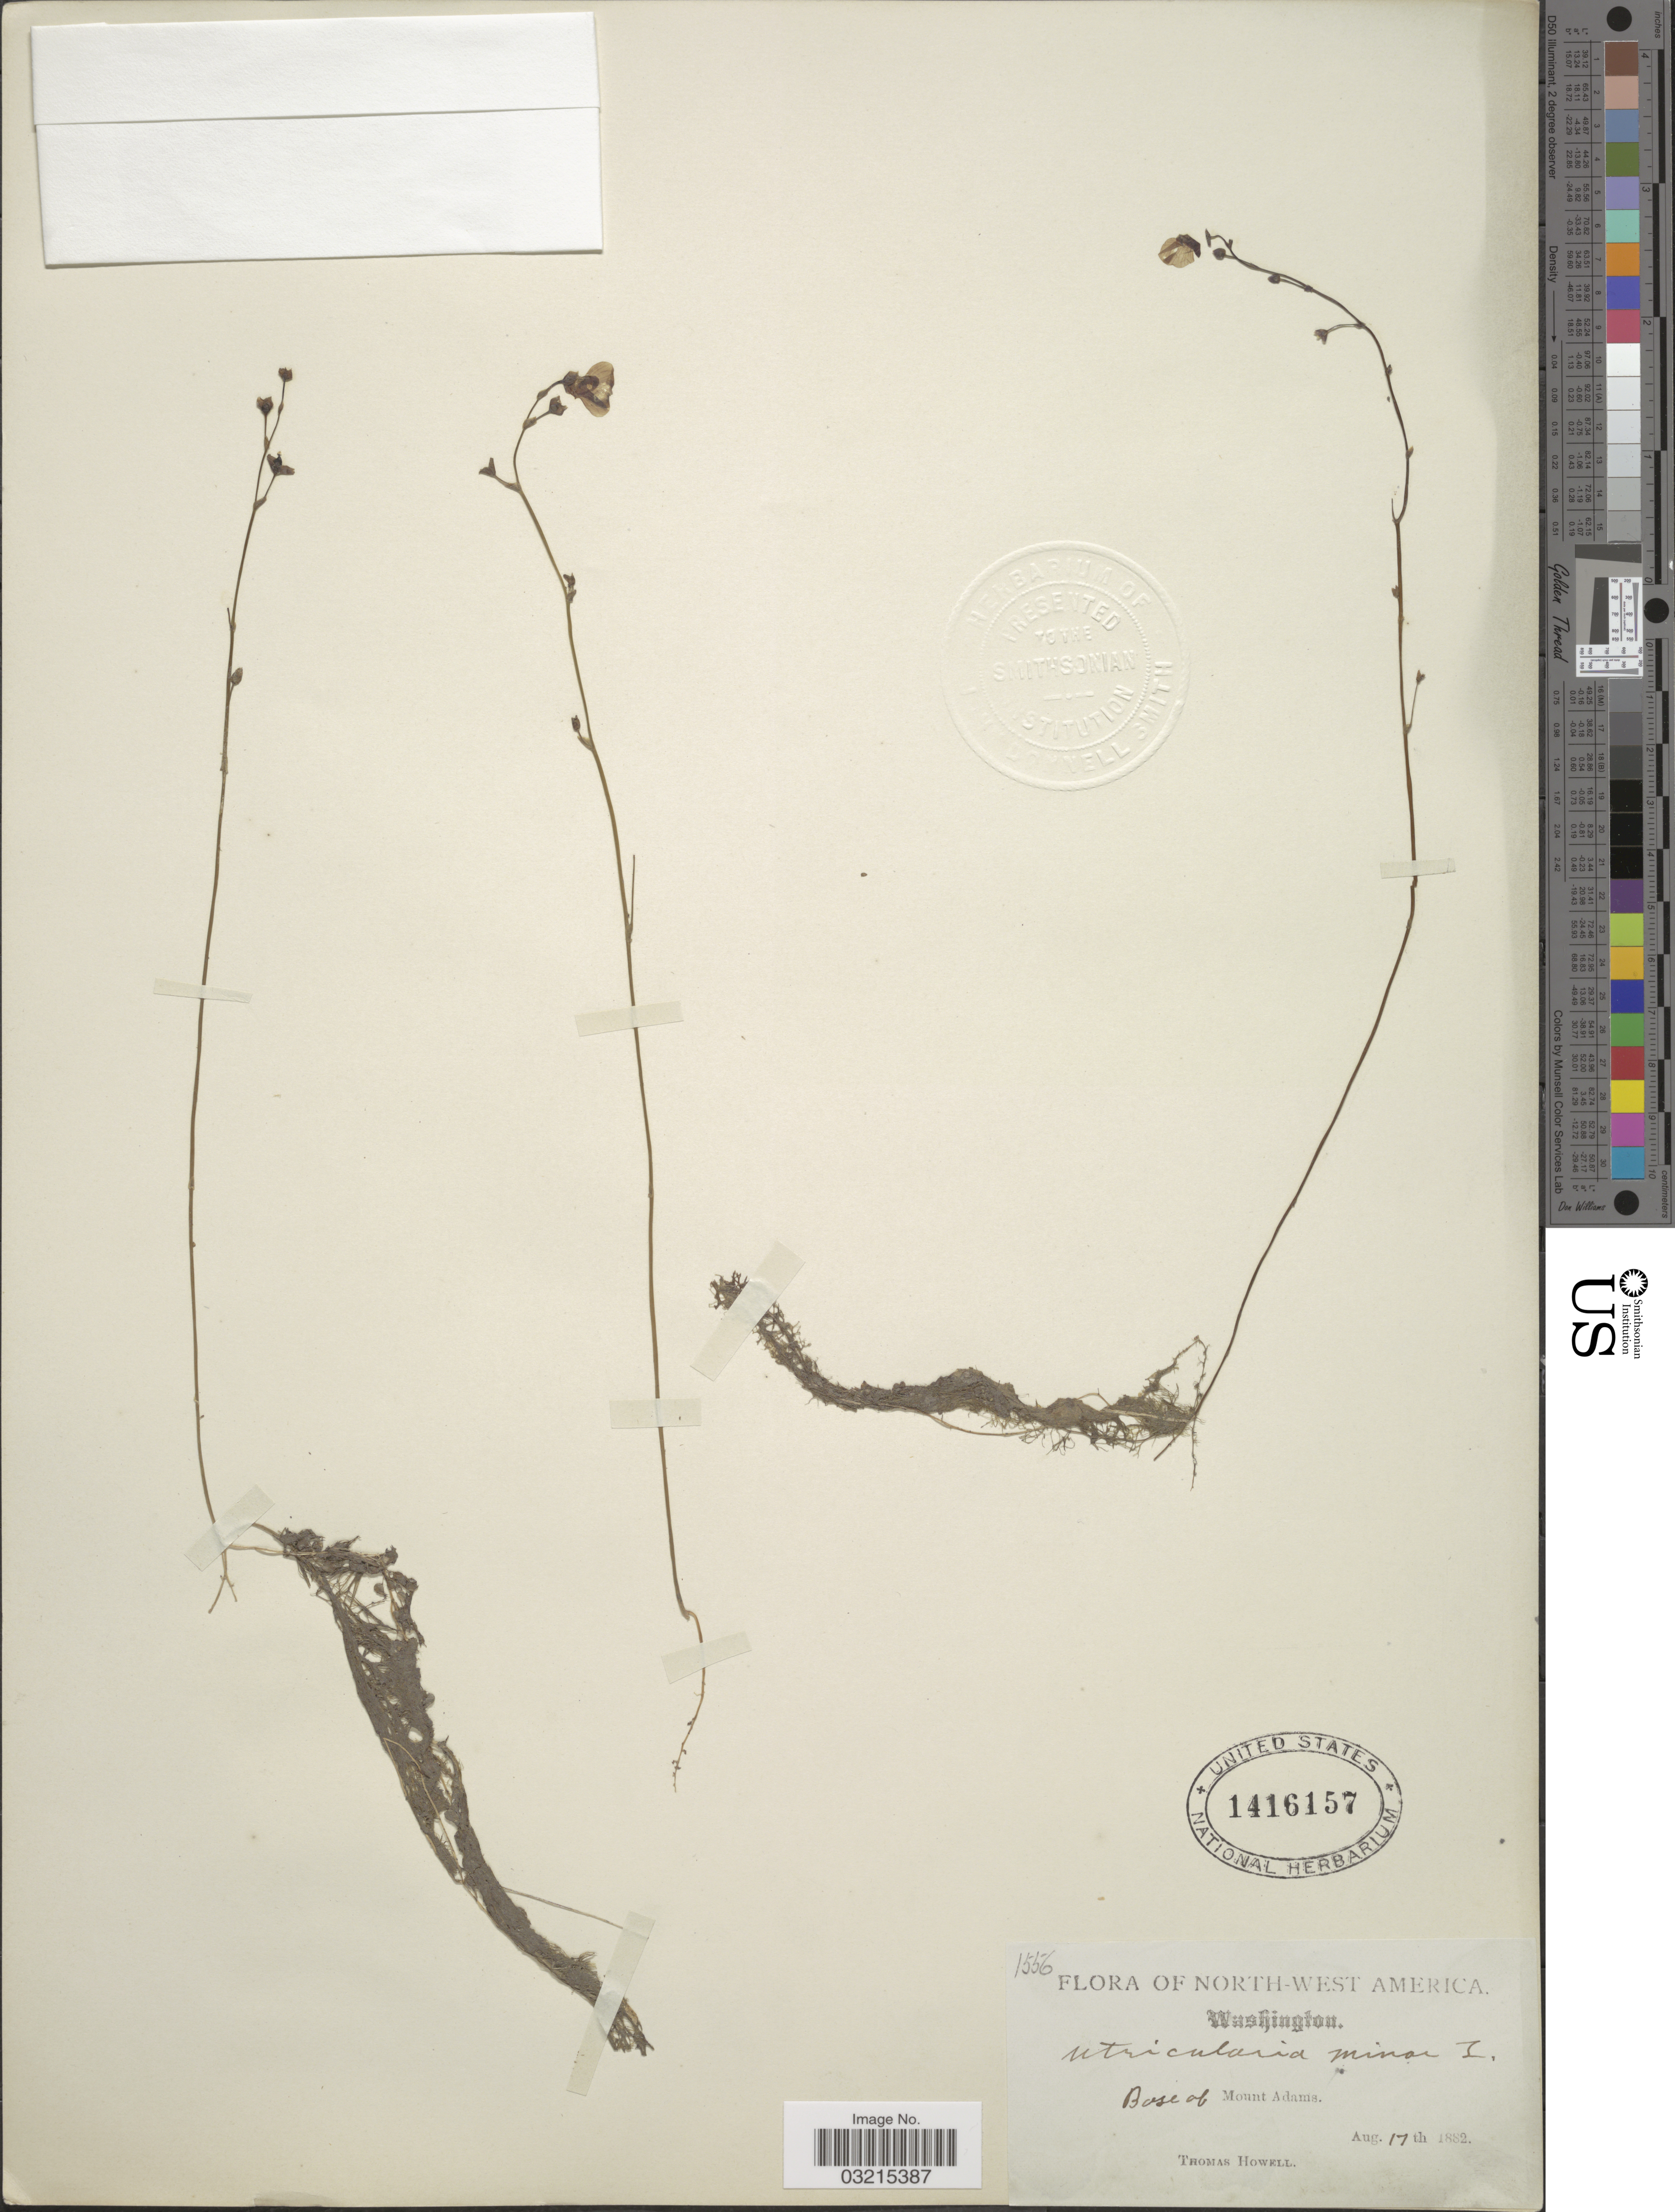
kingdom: Plantae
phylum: Tracheophyta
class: Magnoliopsida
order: Lamiales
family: Lentibulariaceae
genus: Utricularia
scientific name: Utricularia minor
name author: L.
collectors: T. Howell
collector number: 1556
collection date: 1882-08-17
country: United States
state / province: Washington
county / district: Yakima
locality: Nort-West America. Base of Mount Adams.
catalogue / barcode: US 1416157